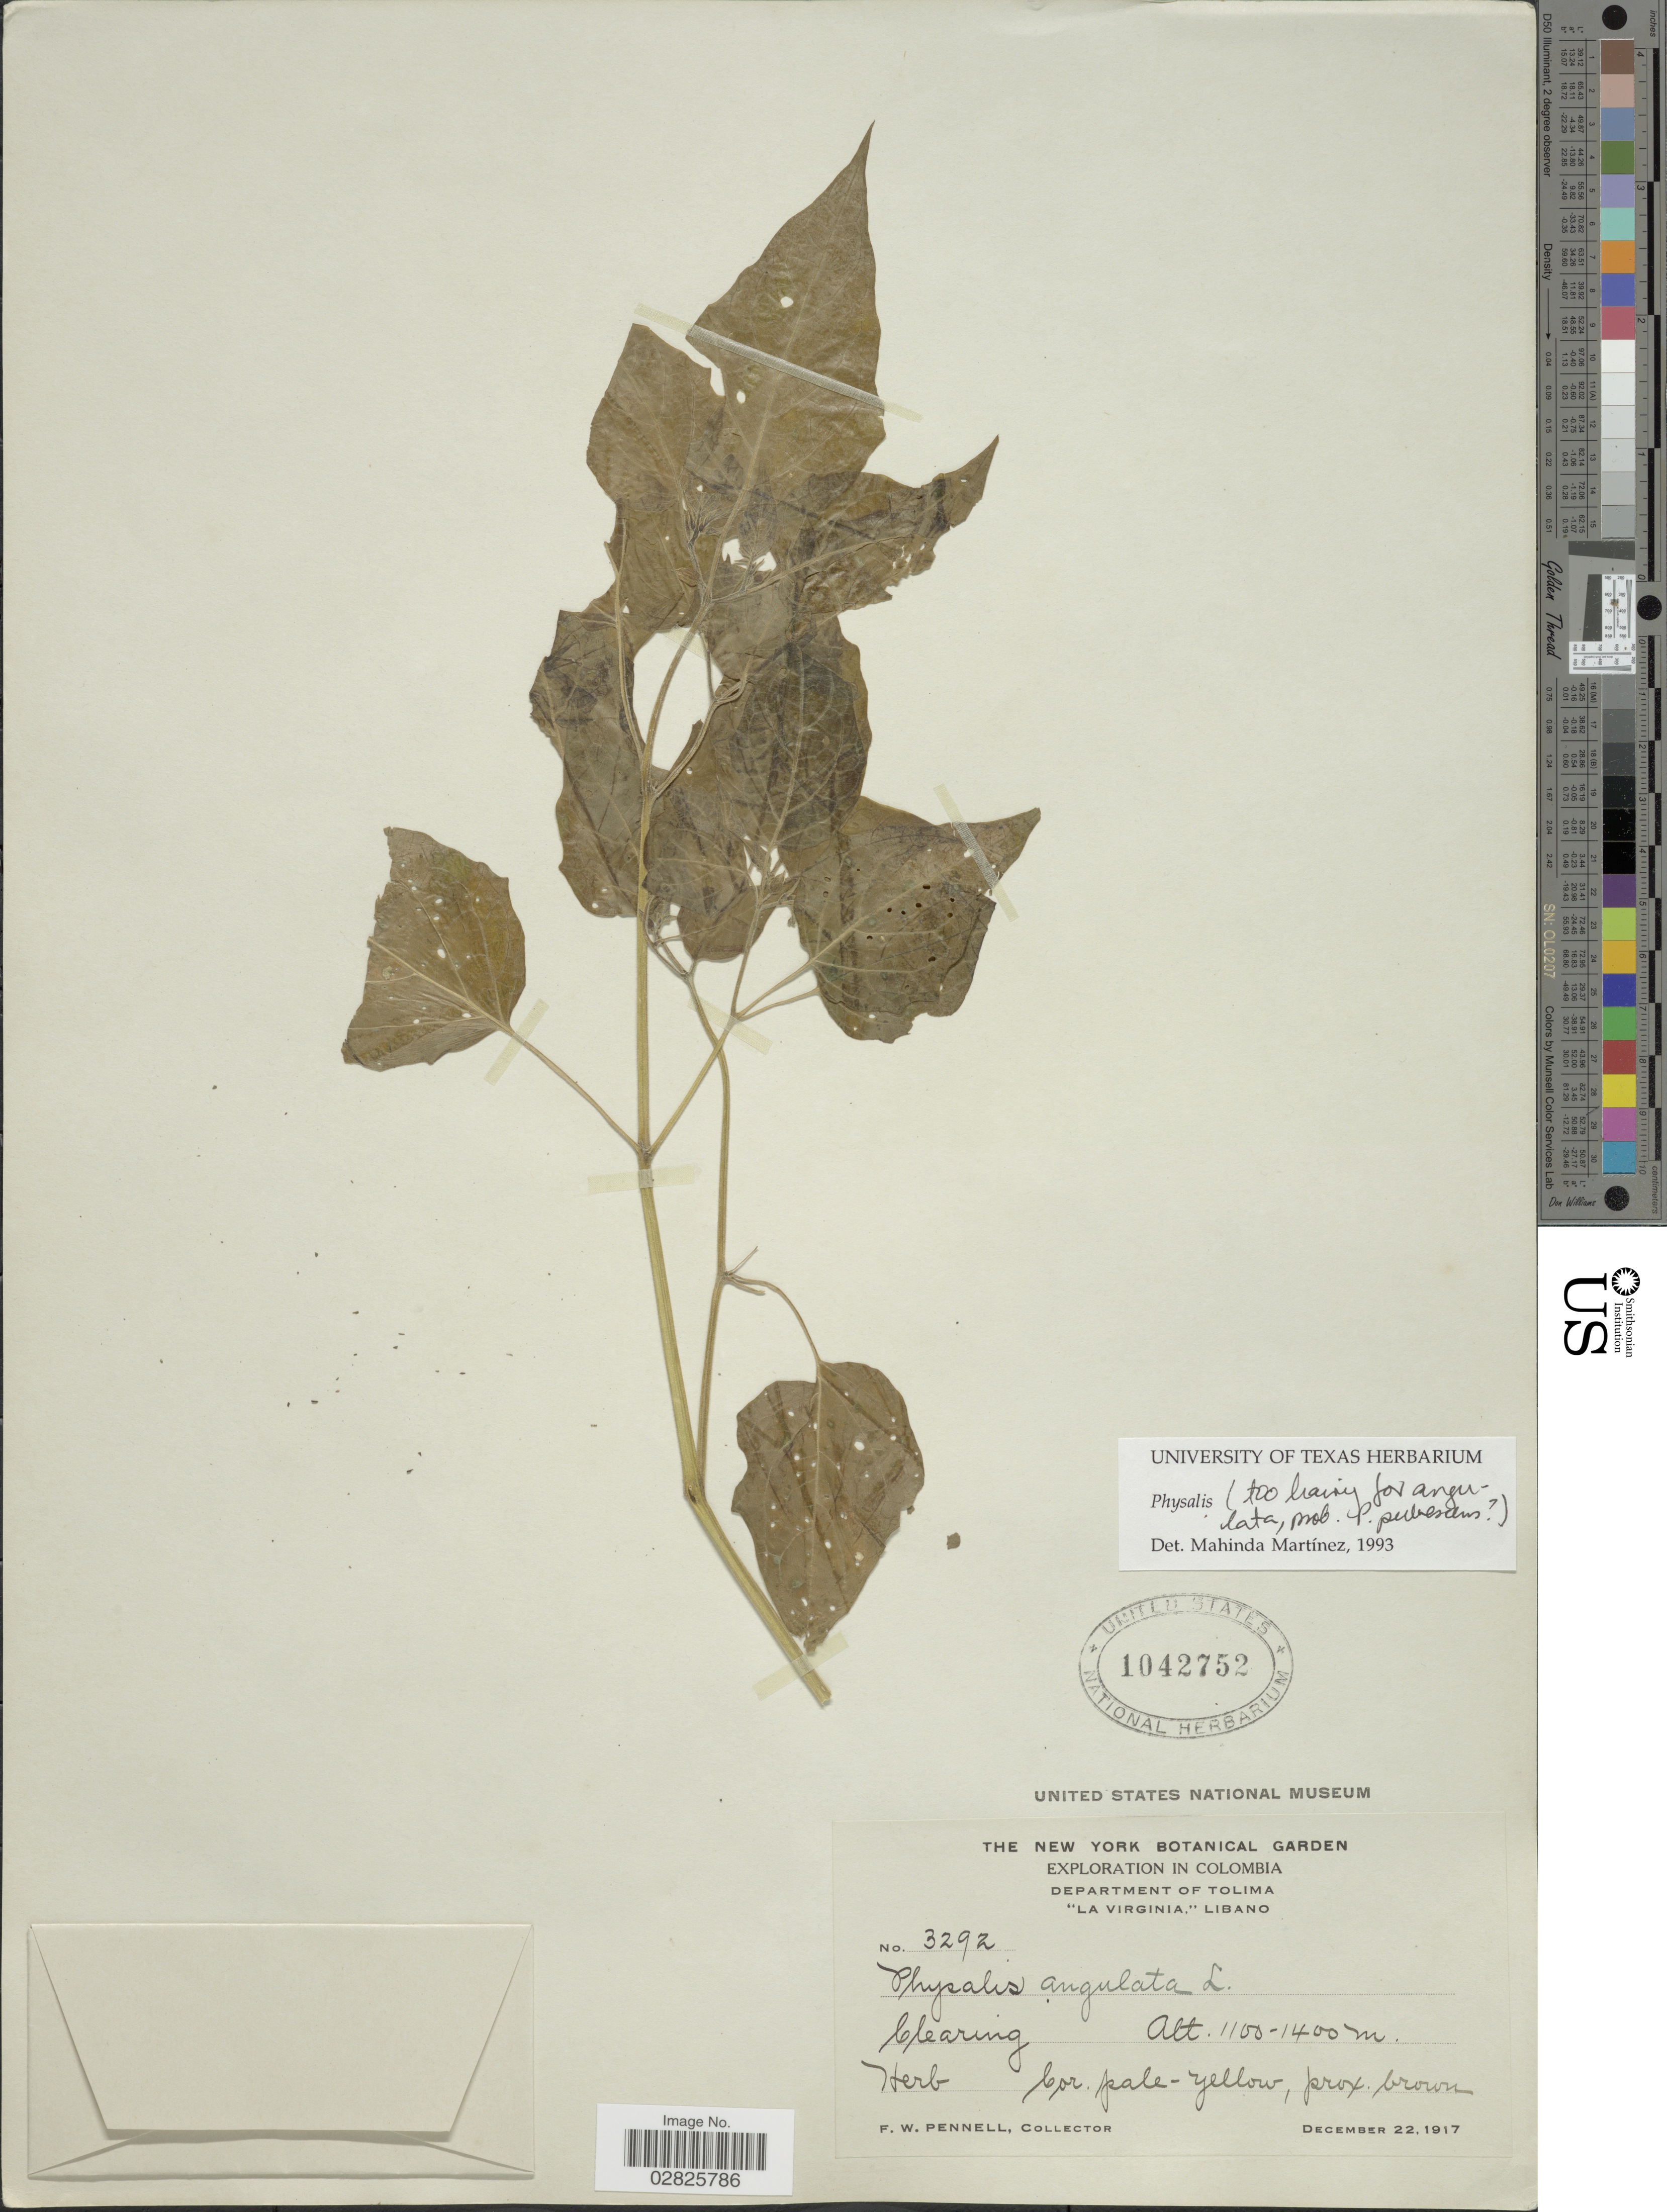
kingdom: Plantae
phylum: Tracheophyta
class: Magnoliopsida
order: Solanales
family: Solanaceae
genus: Physalis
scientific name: Physalis sp.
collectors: F. W. Pennell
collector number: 3292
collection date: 1917-12-22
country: Colombia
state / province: Tolima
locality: Department of Tolima. "La Virginia," Libano.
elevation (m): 1100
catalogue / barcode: US 1042752